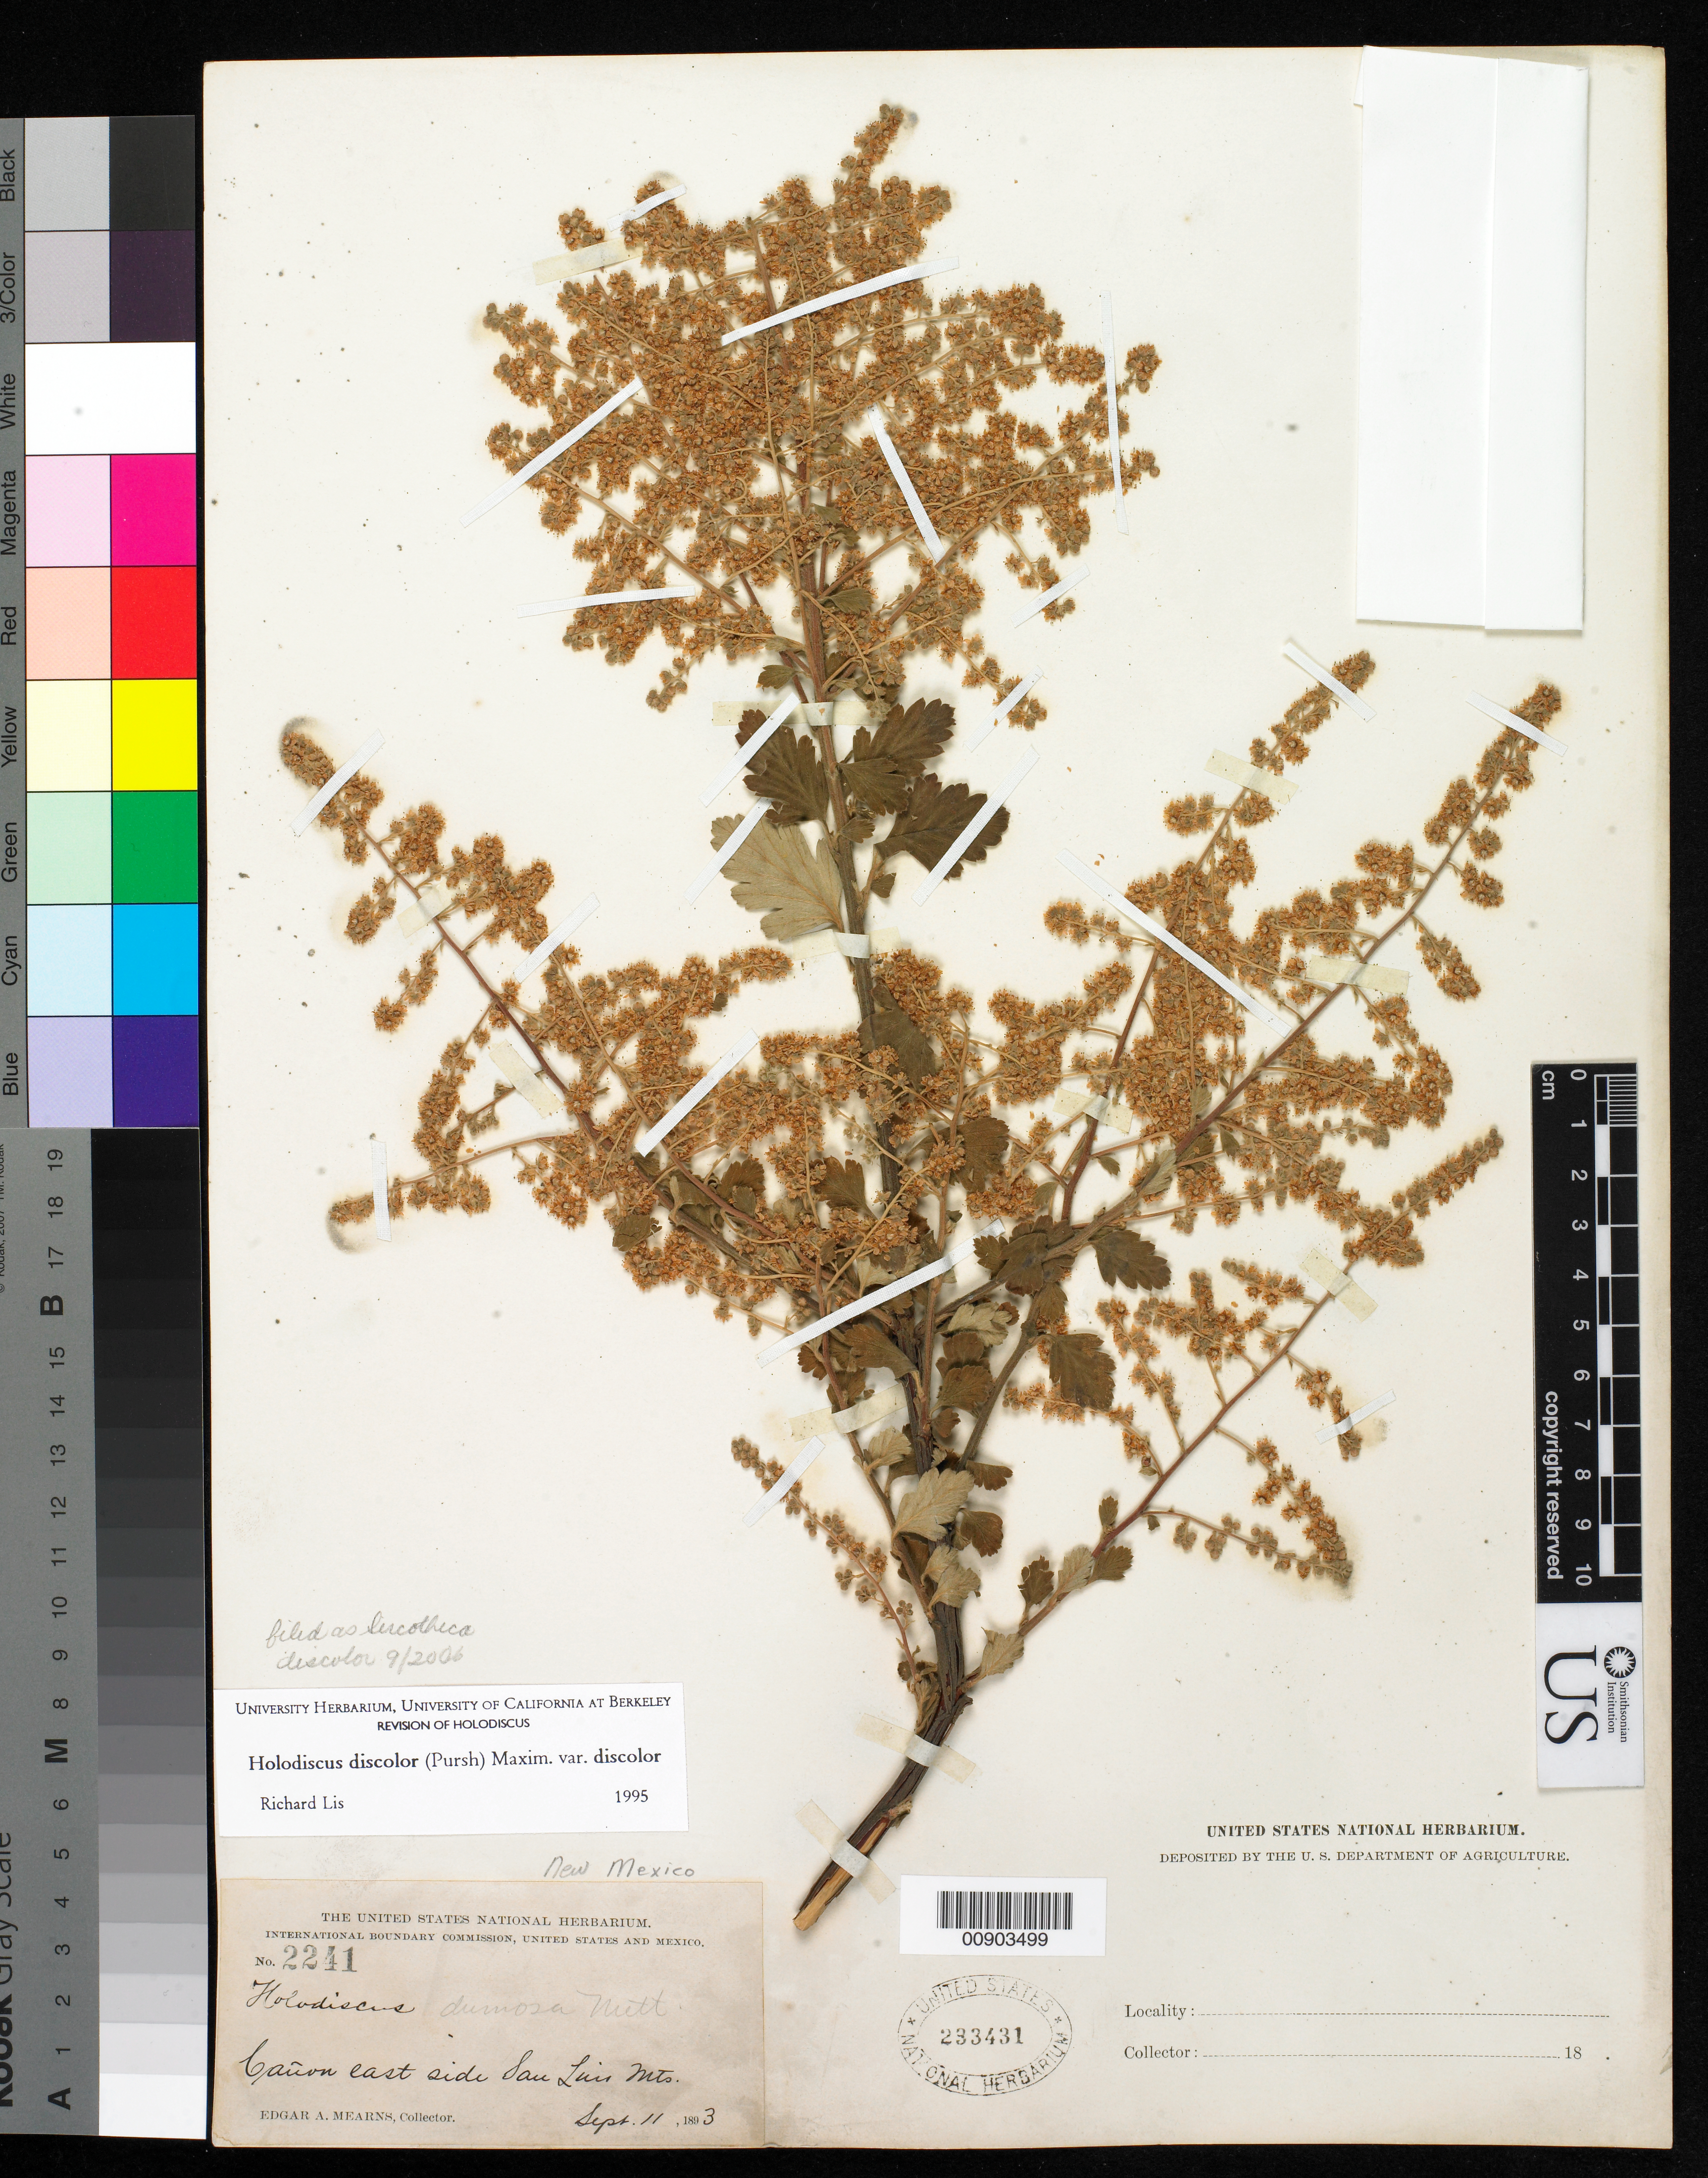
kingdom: Plantae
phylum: Tracheophyta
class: Magnoliopsida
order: Rosales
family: Rosaceae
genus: Holodiscus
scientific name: Holodiscus discolor var. discolor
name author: (Pursh) Maxim.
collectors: E. A. Mearns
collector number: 2241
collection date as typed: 11 Sep 1893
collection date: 1893-09-11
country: United States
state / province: New Mexico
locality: Cañon east side San Luis Mts.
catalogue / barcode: US 233431